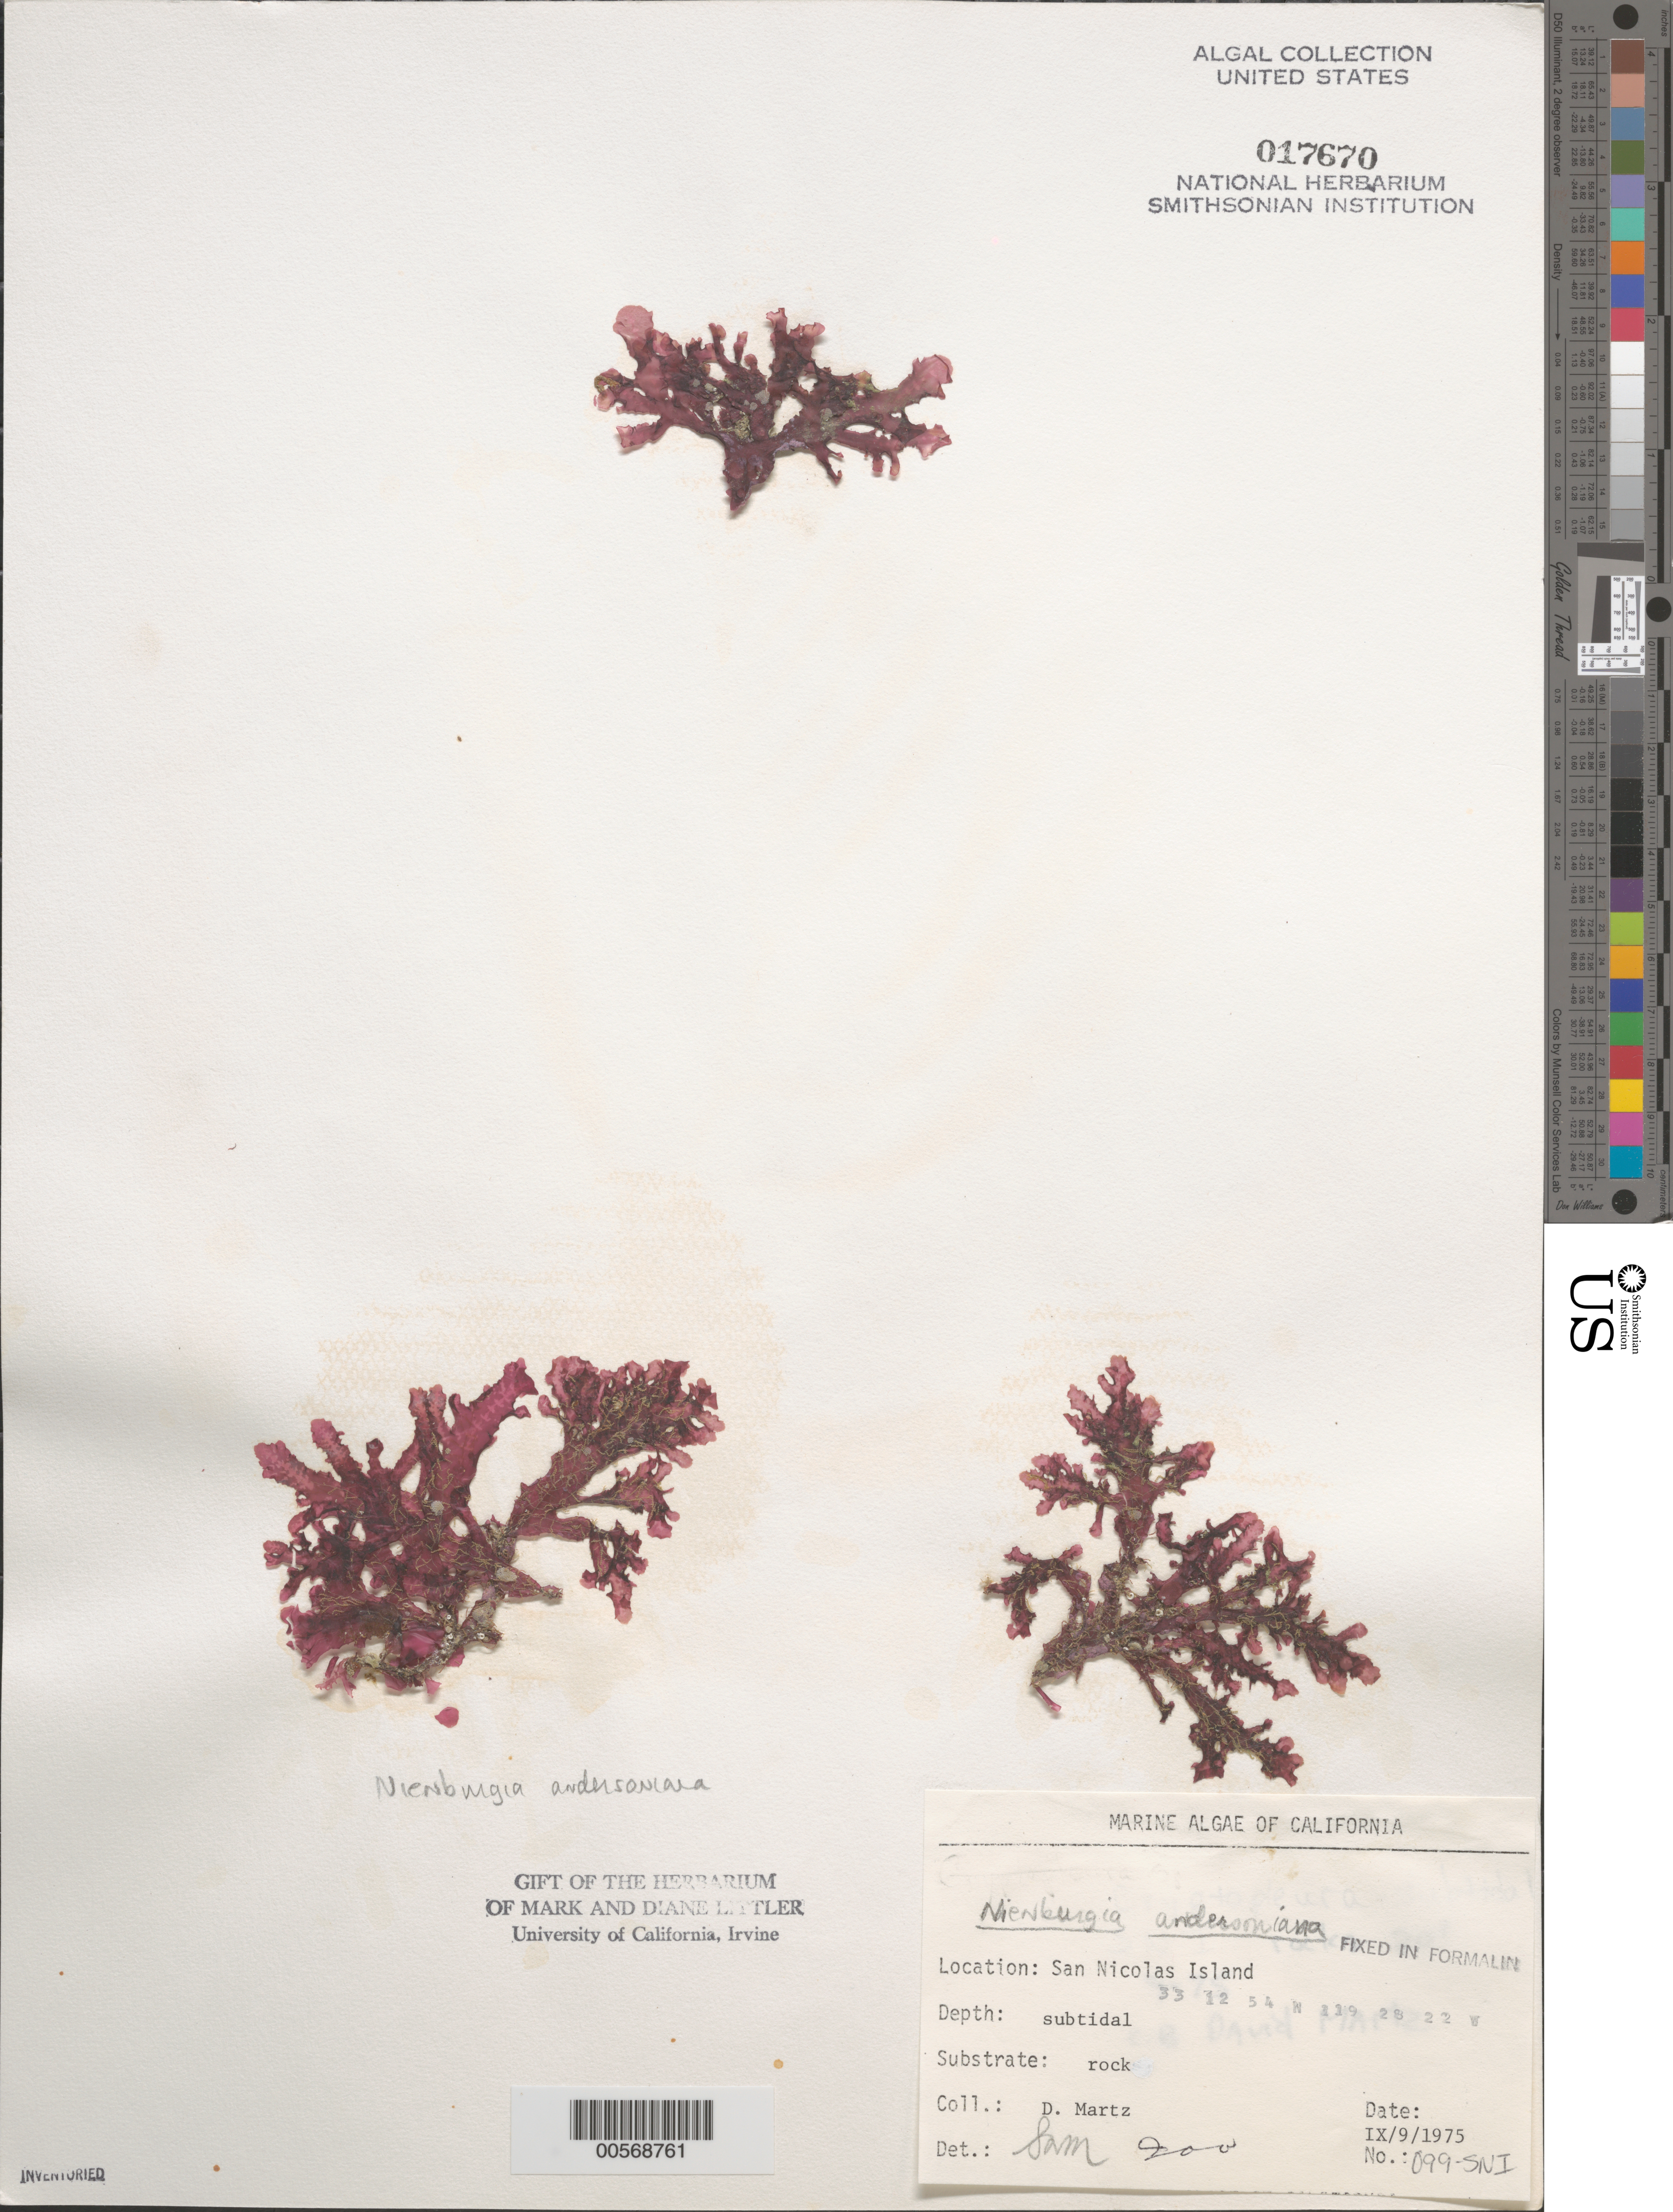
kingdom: Plantae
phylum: Rhodophyta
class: Florideophyceae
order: Ceramiales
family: Delesseriaceae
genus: Nienburgia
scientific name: Nienburgia andersoniana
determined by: Murray, S. N.; Abbott, I. A.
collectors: D. Martz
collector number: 099-sni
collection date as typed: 09 Sep 1975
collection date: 1975-09-09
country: United States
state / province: California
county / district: Ventura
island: San Nicolas Island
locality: Dutch Harbor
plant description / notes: BLM-SOCALBIGHT Rocky Intertidal Survey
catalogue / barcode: US 17670